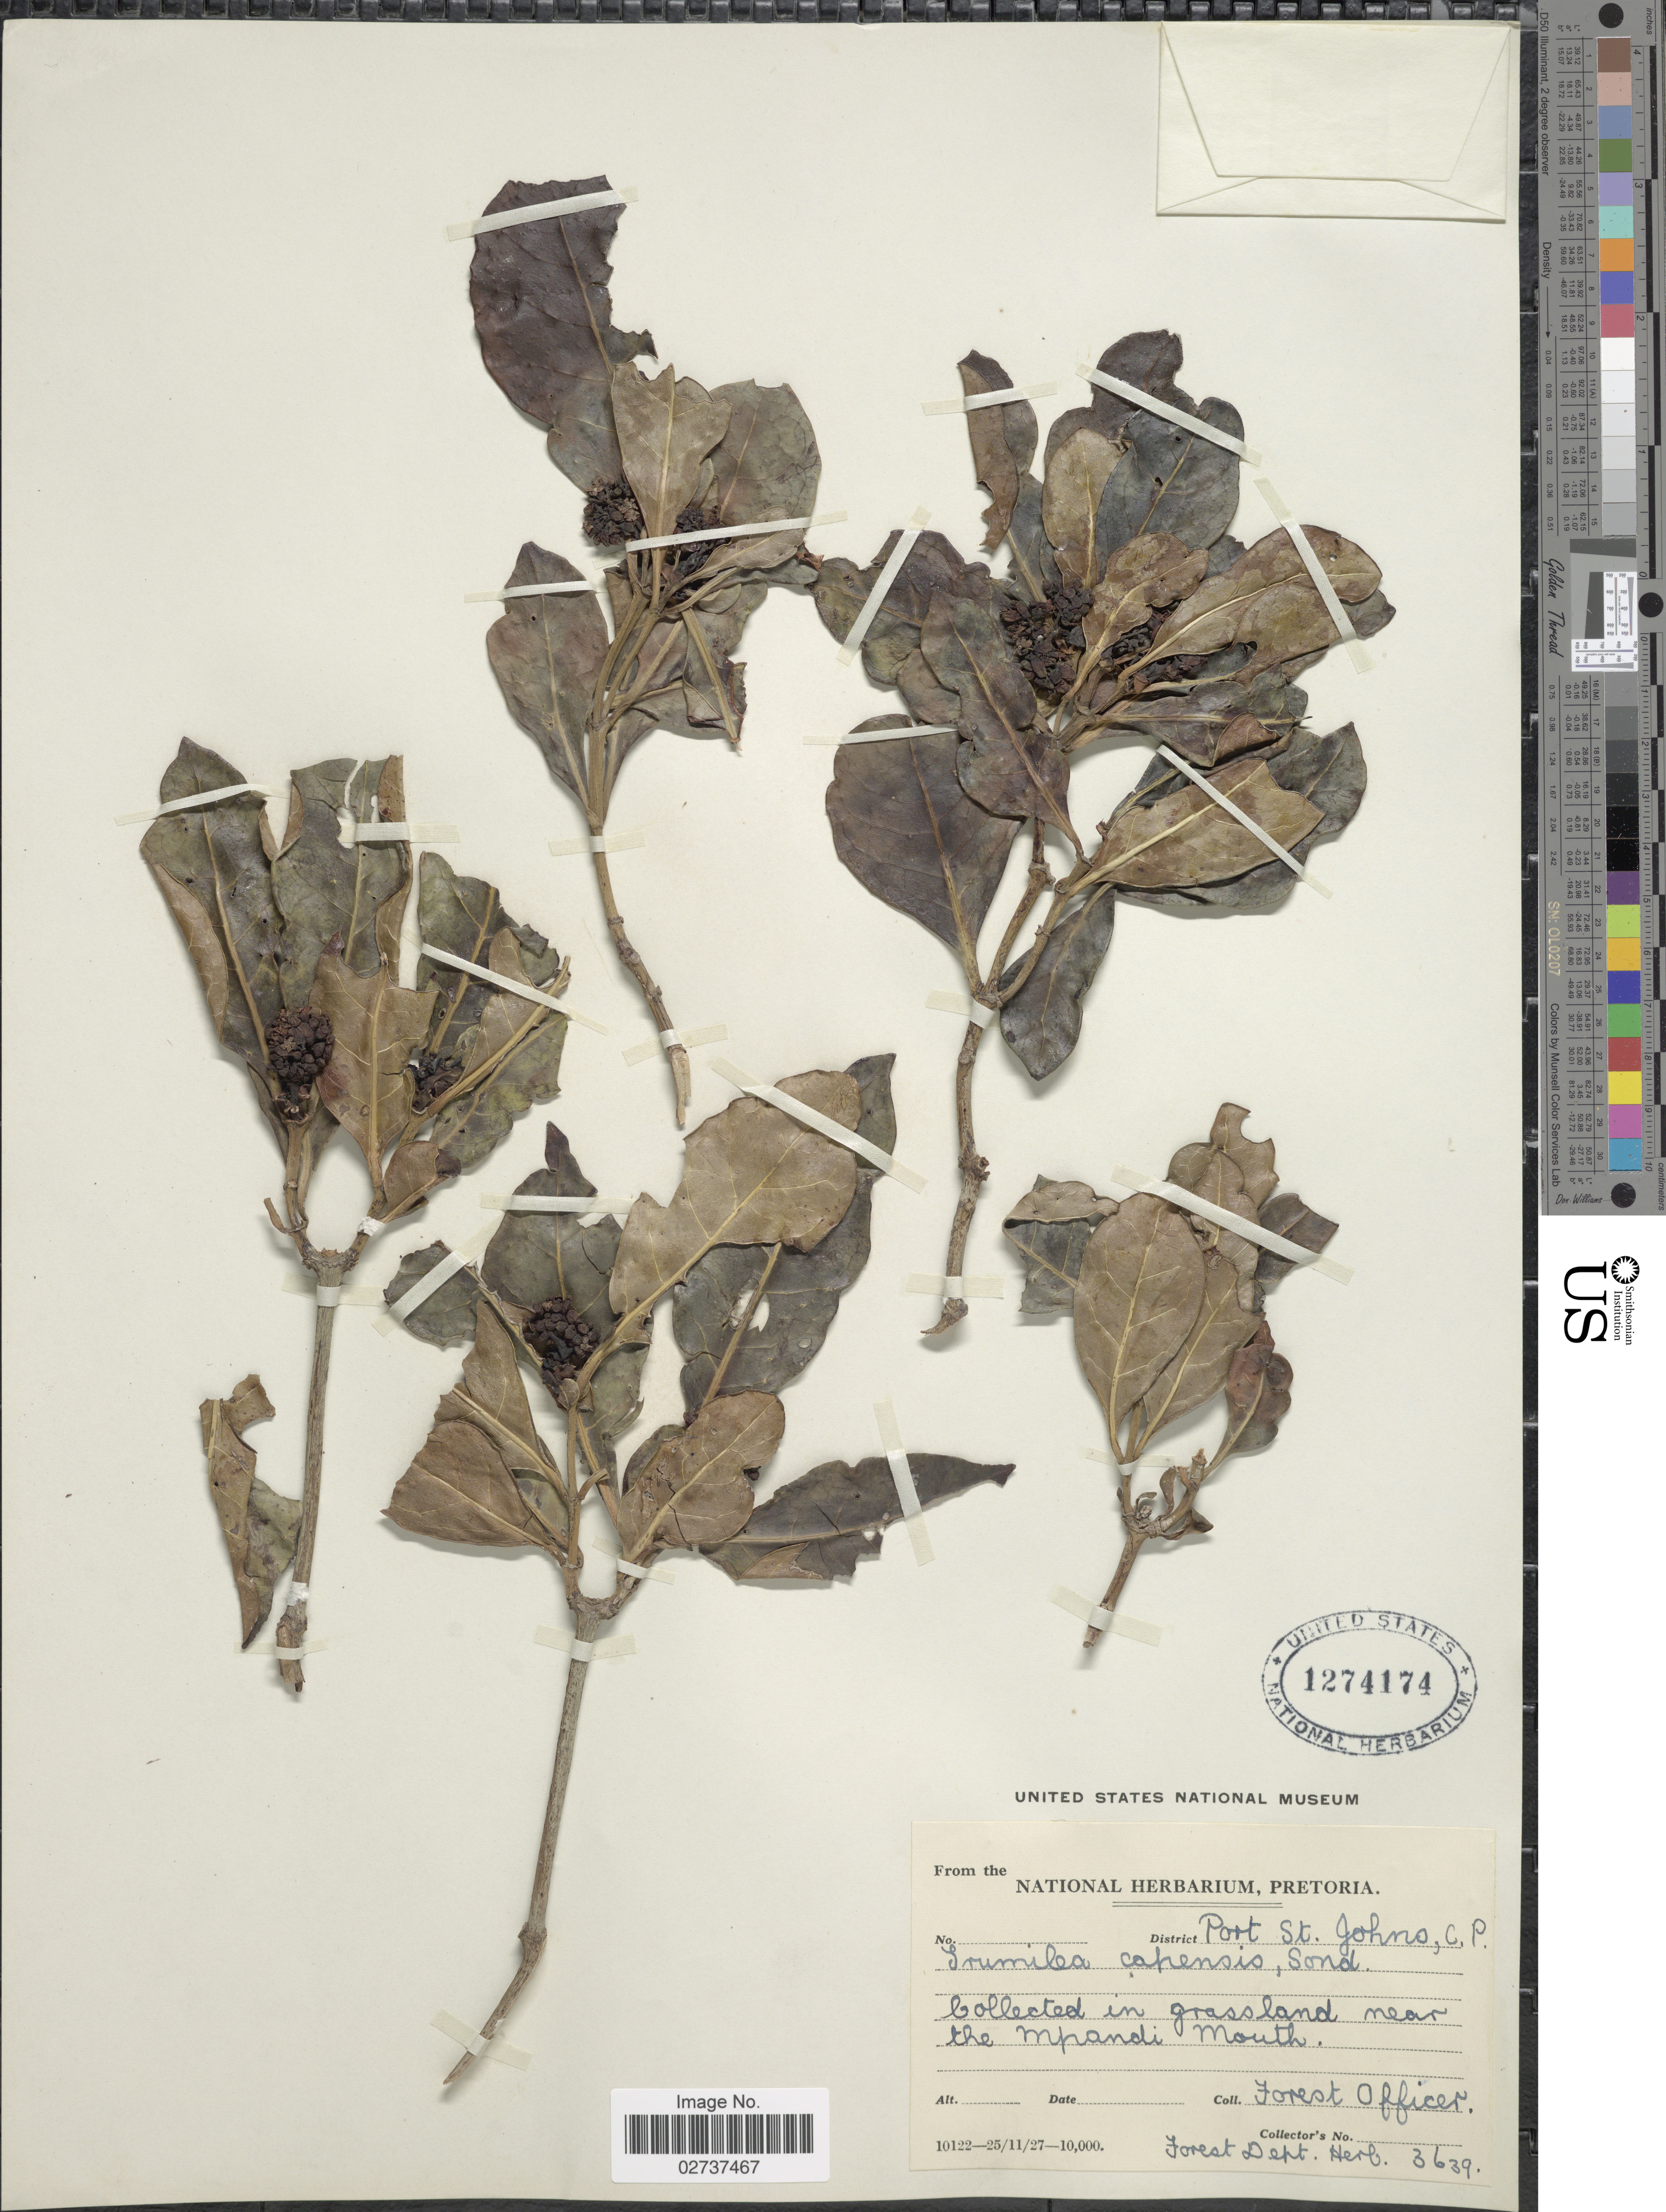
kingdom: Plantae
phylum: Tracheophyta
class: Magnoliopsida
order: Gentianales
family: Rubiaceae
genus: Psychotria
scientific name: Psychotria capensis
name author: (Eckl.) Vatke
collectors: Forest Officer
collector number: Forest Dept. Herb. 3639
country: South Africa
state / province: Eastern Cape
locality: Port St. Johns, C. P. Collected in grassland near the Mpandi Mouth.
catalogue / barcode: US 1274174